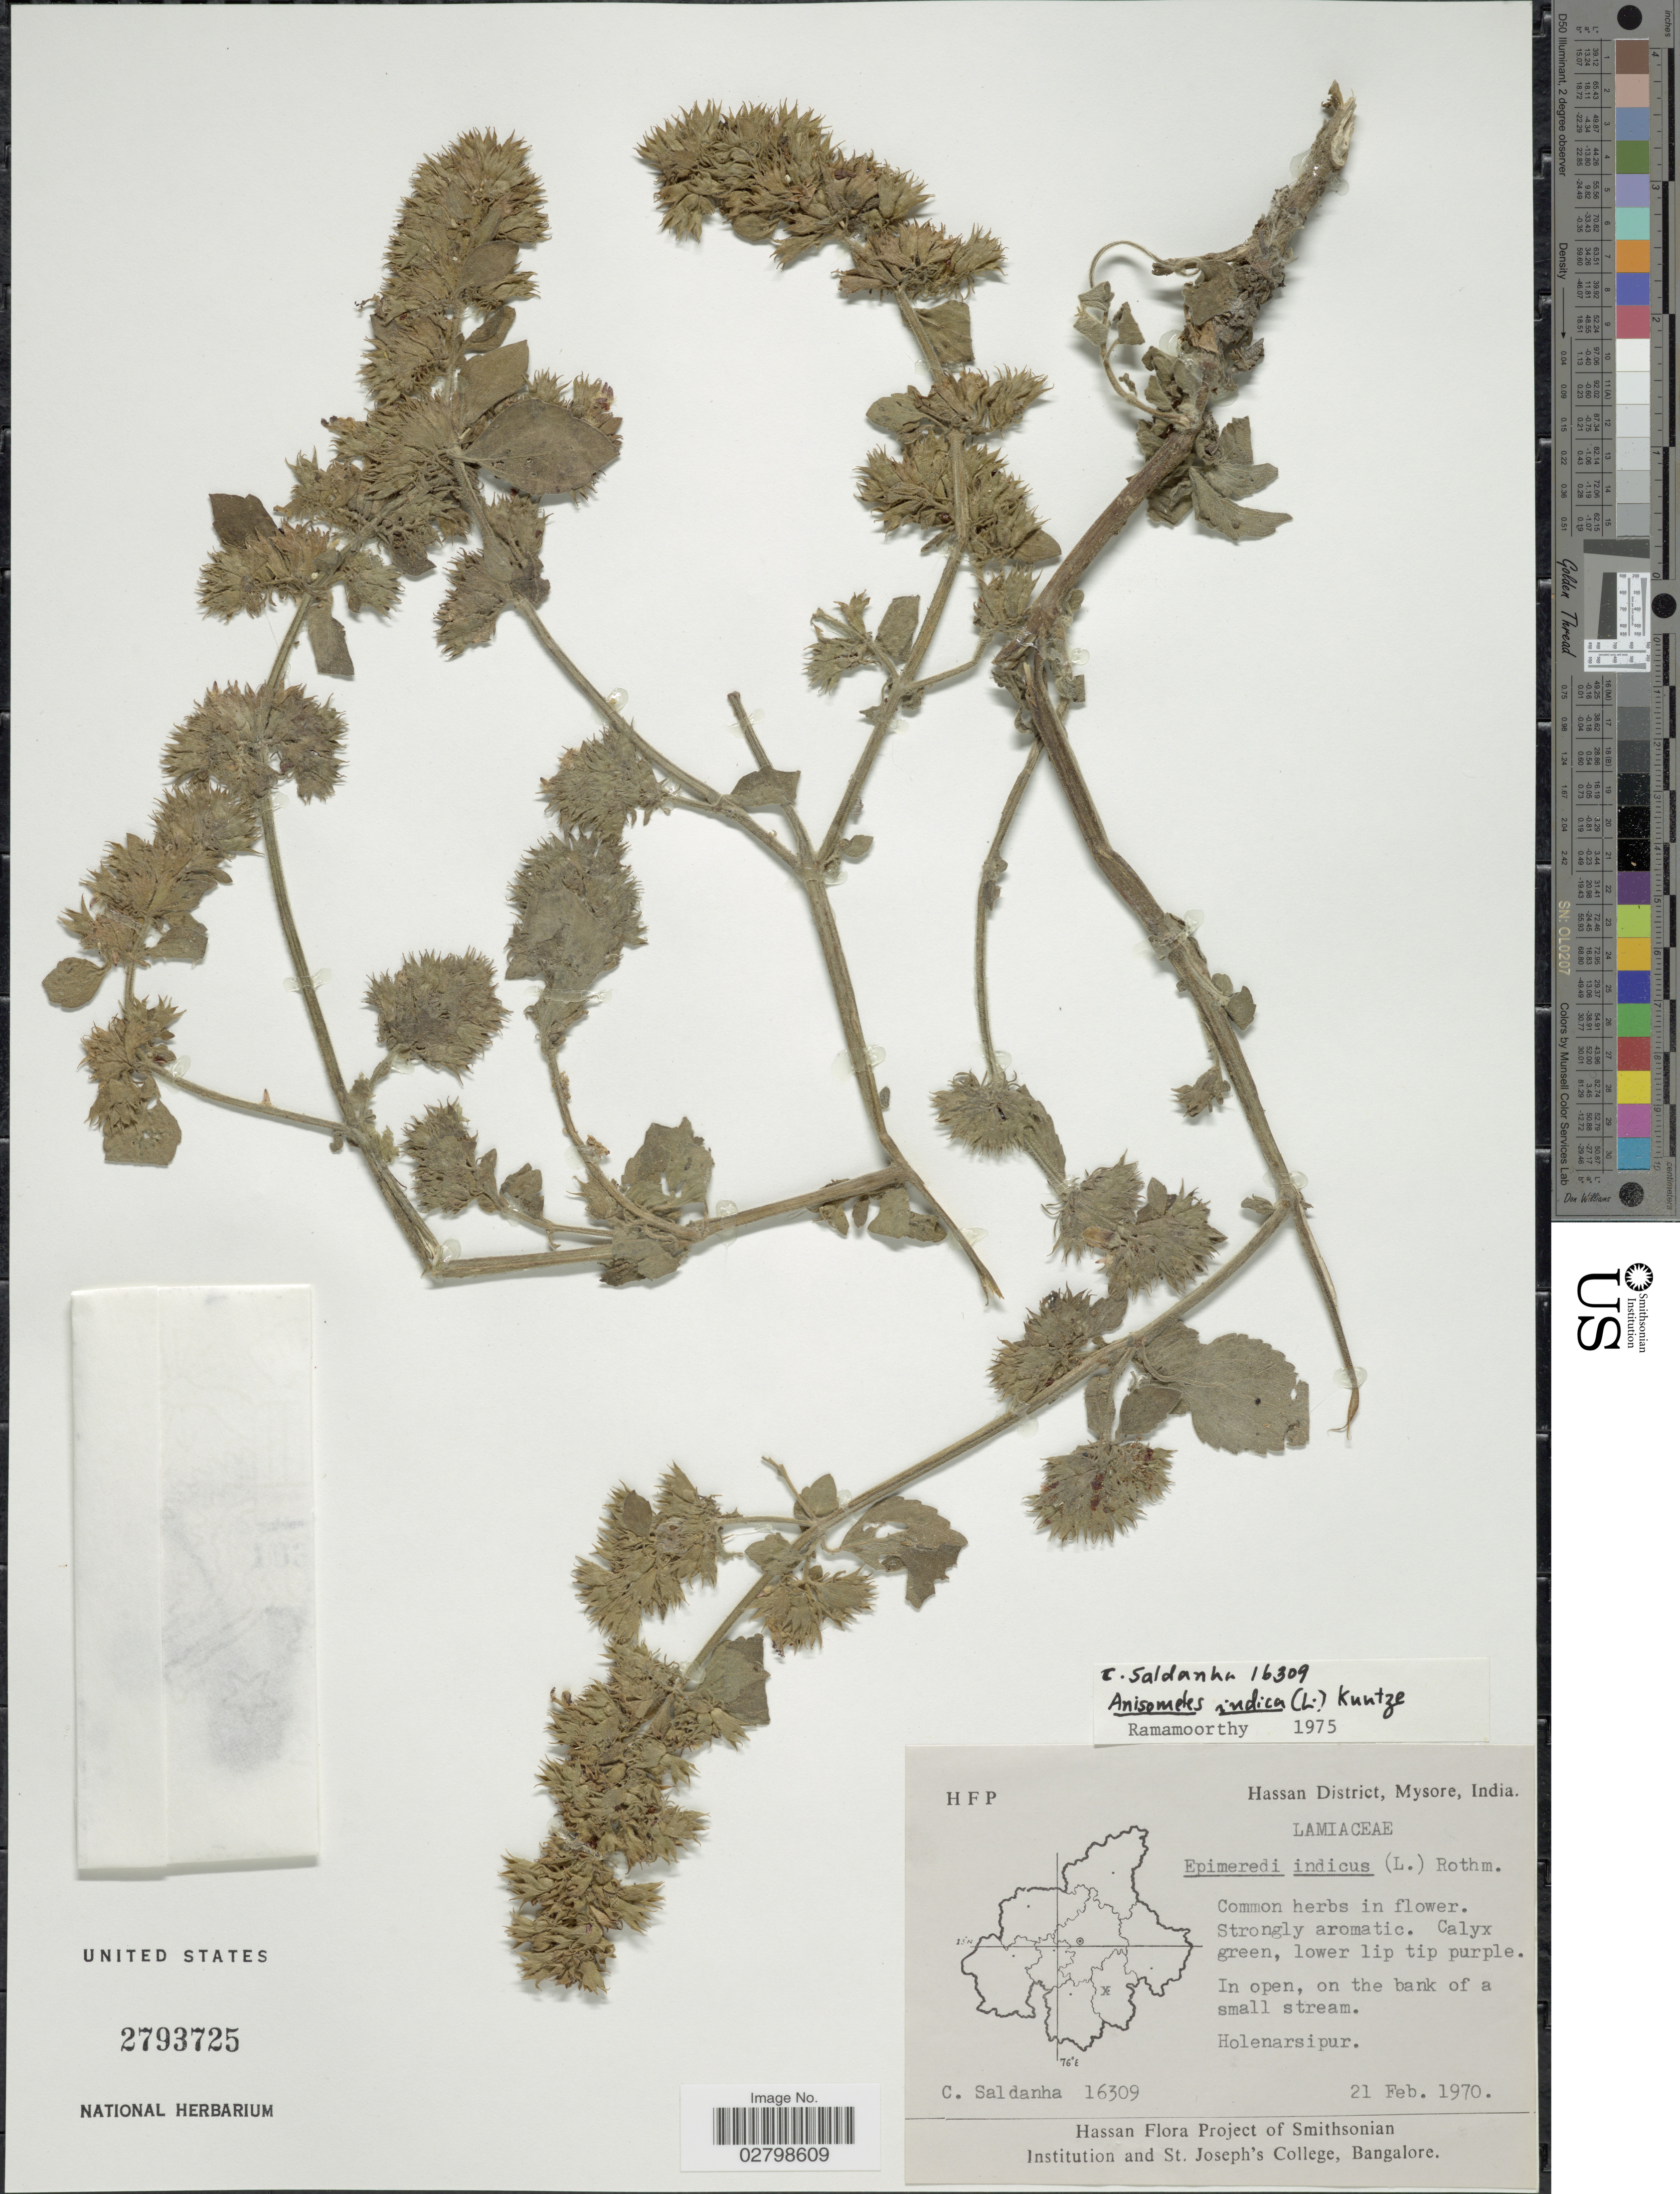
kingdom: Plantae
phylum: Tracheophyta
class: Magnoliopsida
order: Lamiales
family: Lamiaceae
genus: Anisomeles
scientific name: Anisomeles indica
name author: (L.) Kuntze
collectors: C. Saldanha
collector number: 16309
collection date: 1970-02-21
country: India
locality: Hassan District, Mysore. Holenarsipur.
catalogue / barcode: US 2793725